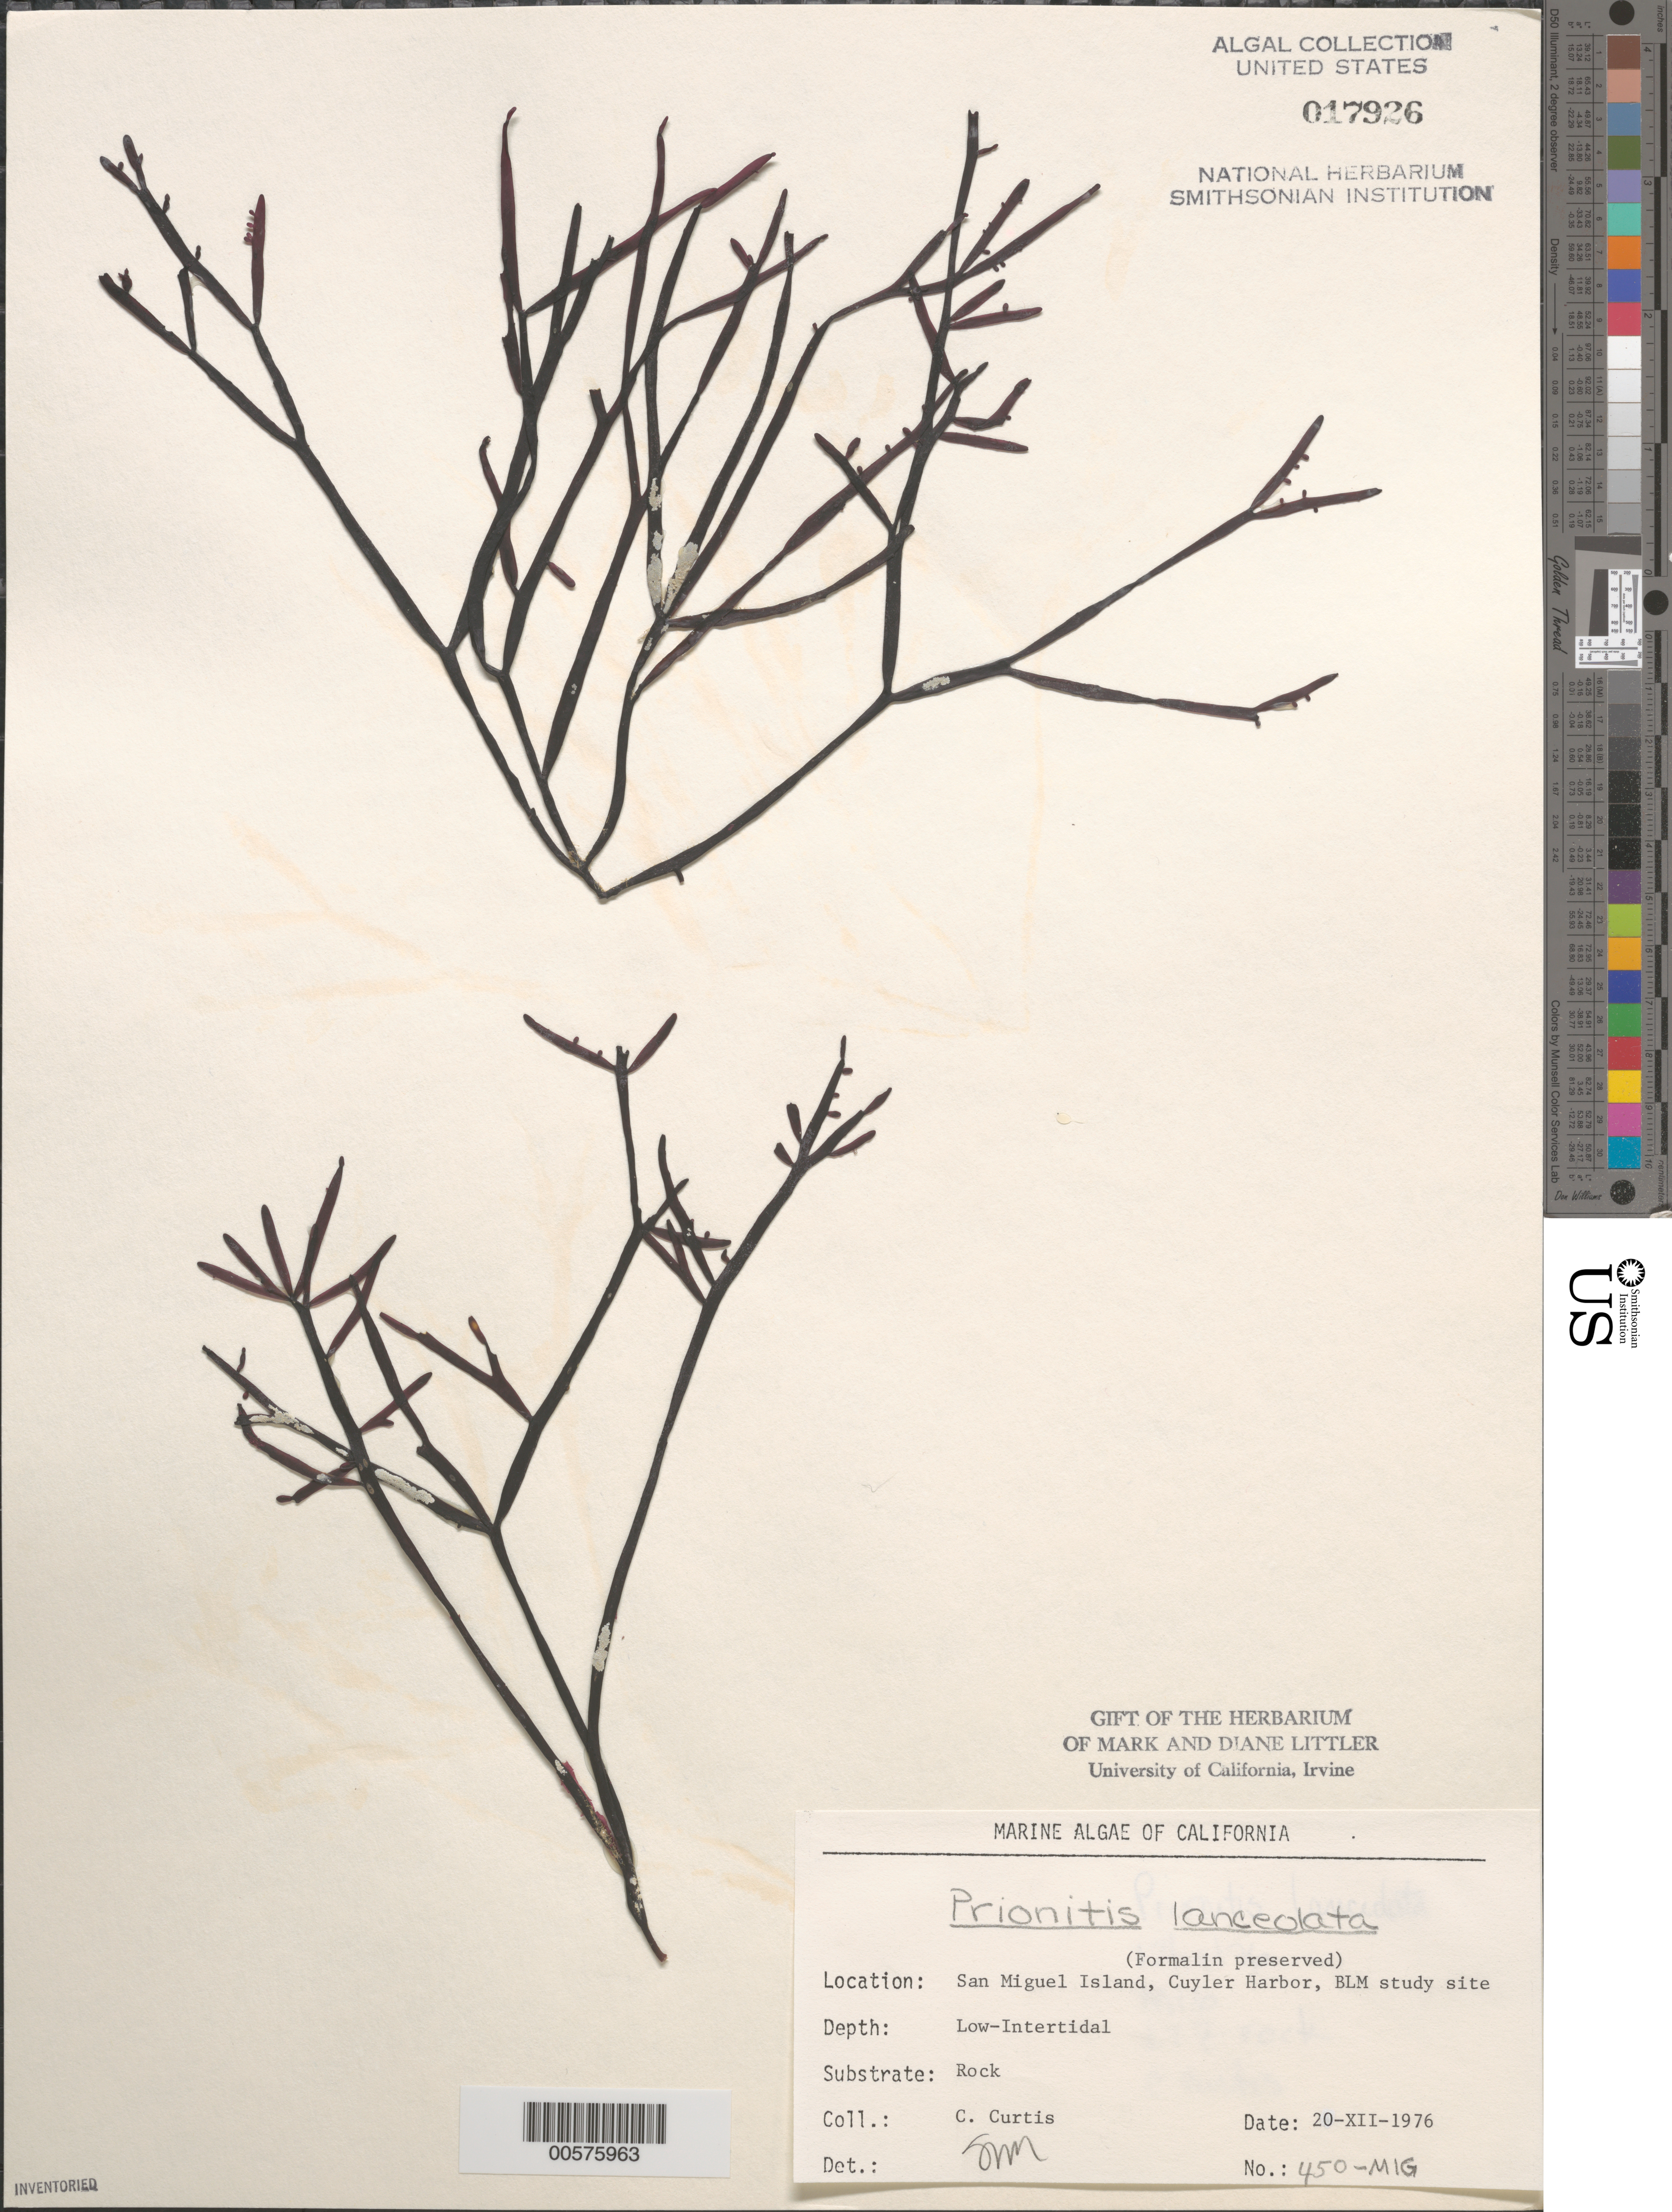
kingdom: Plantae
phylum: Rhodophyta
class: Florideophyceae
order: Cryptonemiales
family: Cryptonemiaceae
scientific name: Prionitis lanceolata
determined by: Murray, S. N.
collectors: C. Curtis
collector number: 450-MIG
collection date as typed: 20 Dec 1976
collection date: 1976-12-20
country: United States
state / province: California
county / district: Santa Barbara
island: San Miguel Island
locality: Cuyler Harbor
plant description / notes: BLM-SOCALBIGHT Rocky Intertidal Survey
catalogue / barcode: US 17926